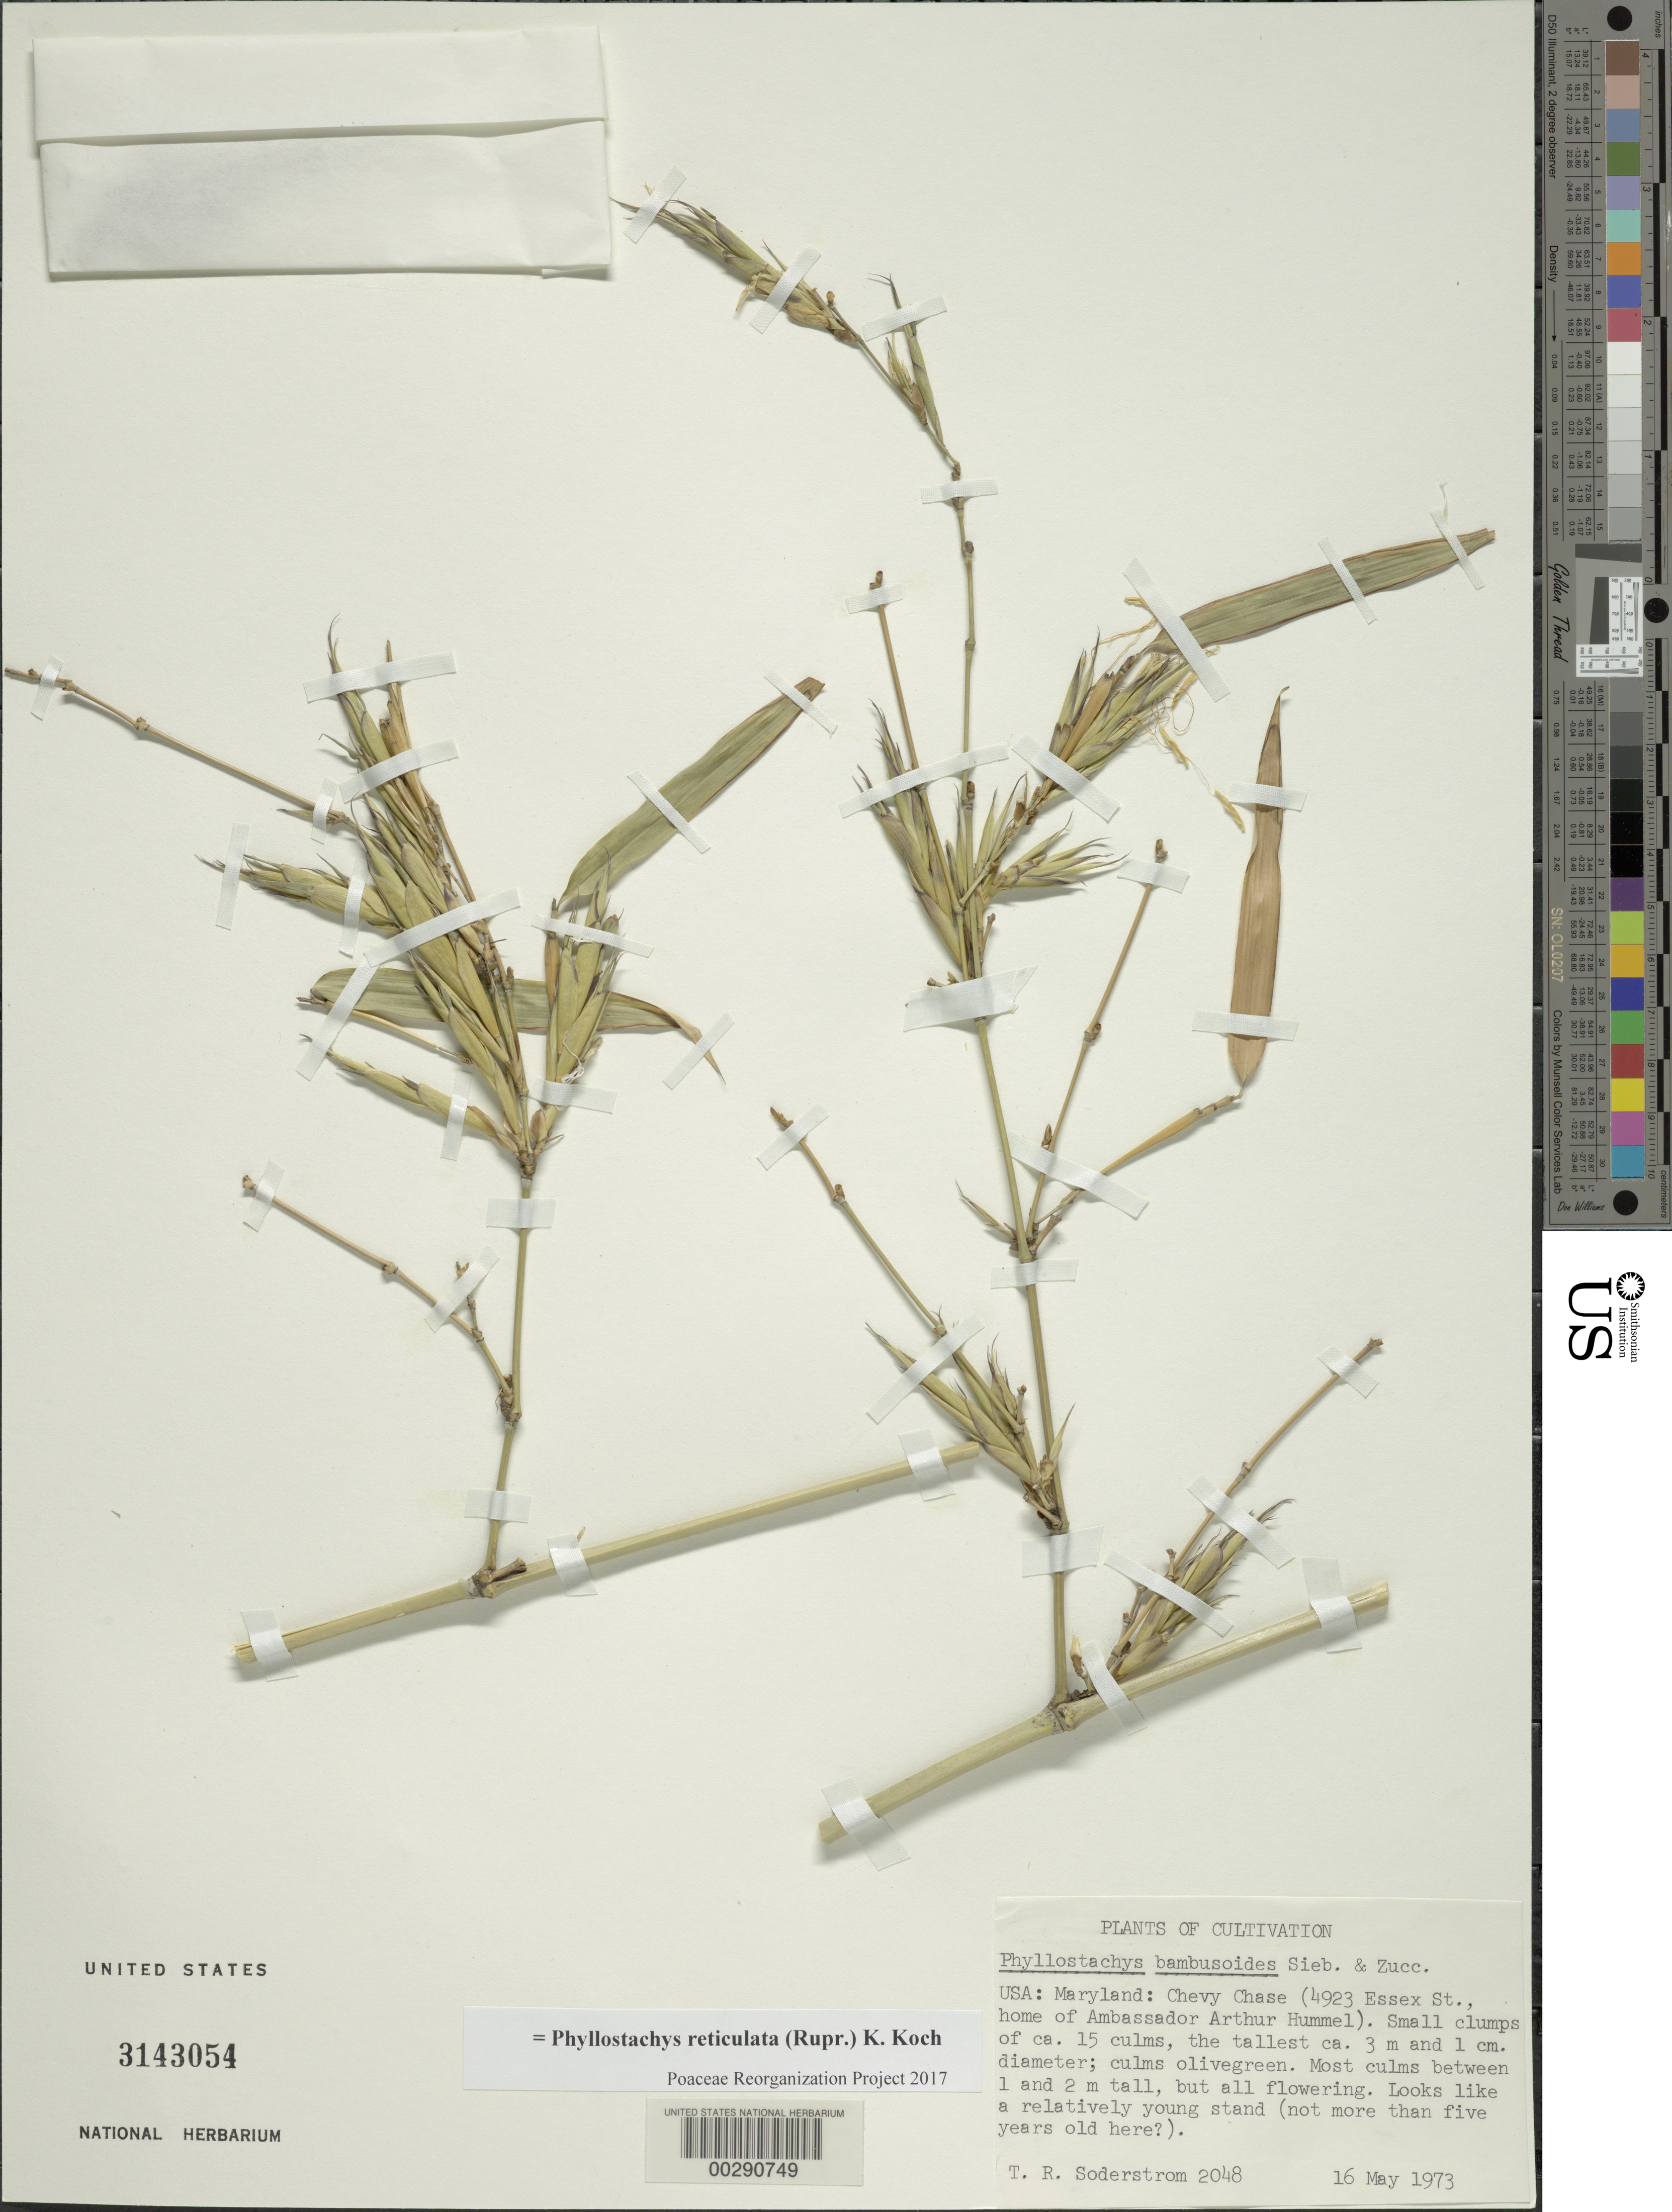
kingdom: Plantae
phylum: Tracheophyta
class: Liliopsida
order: Poales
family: Poaceae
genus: Phyllostachys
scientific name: Phyllostachys reticulata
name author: (Rupr.) K. Koch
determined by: Poaceae Reorganization Project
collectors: T. R. Soderstrom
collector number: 2048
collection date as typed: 16 May 1973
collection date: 1973-05-16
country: United States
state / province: Maryland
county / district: Montgomery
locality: Chevy Chase, 4923 essex st.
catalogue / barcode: US 3143054